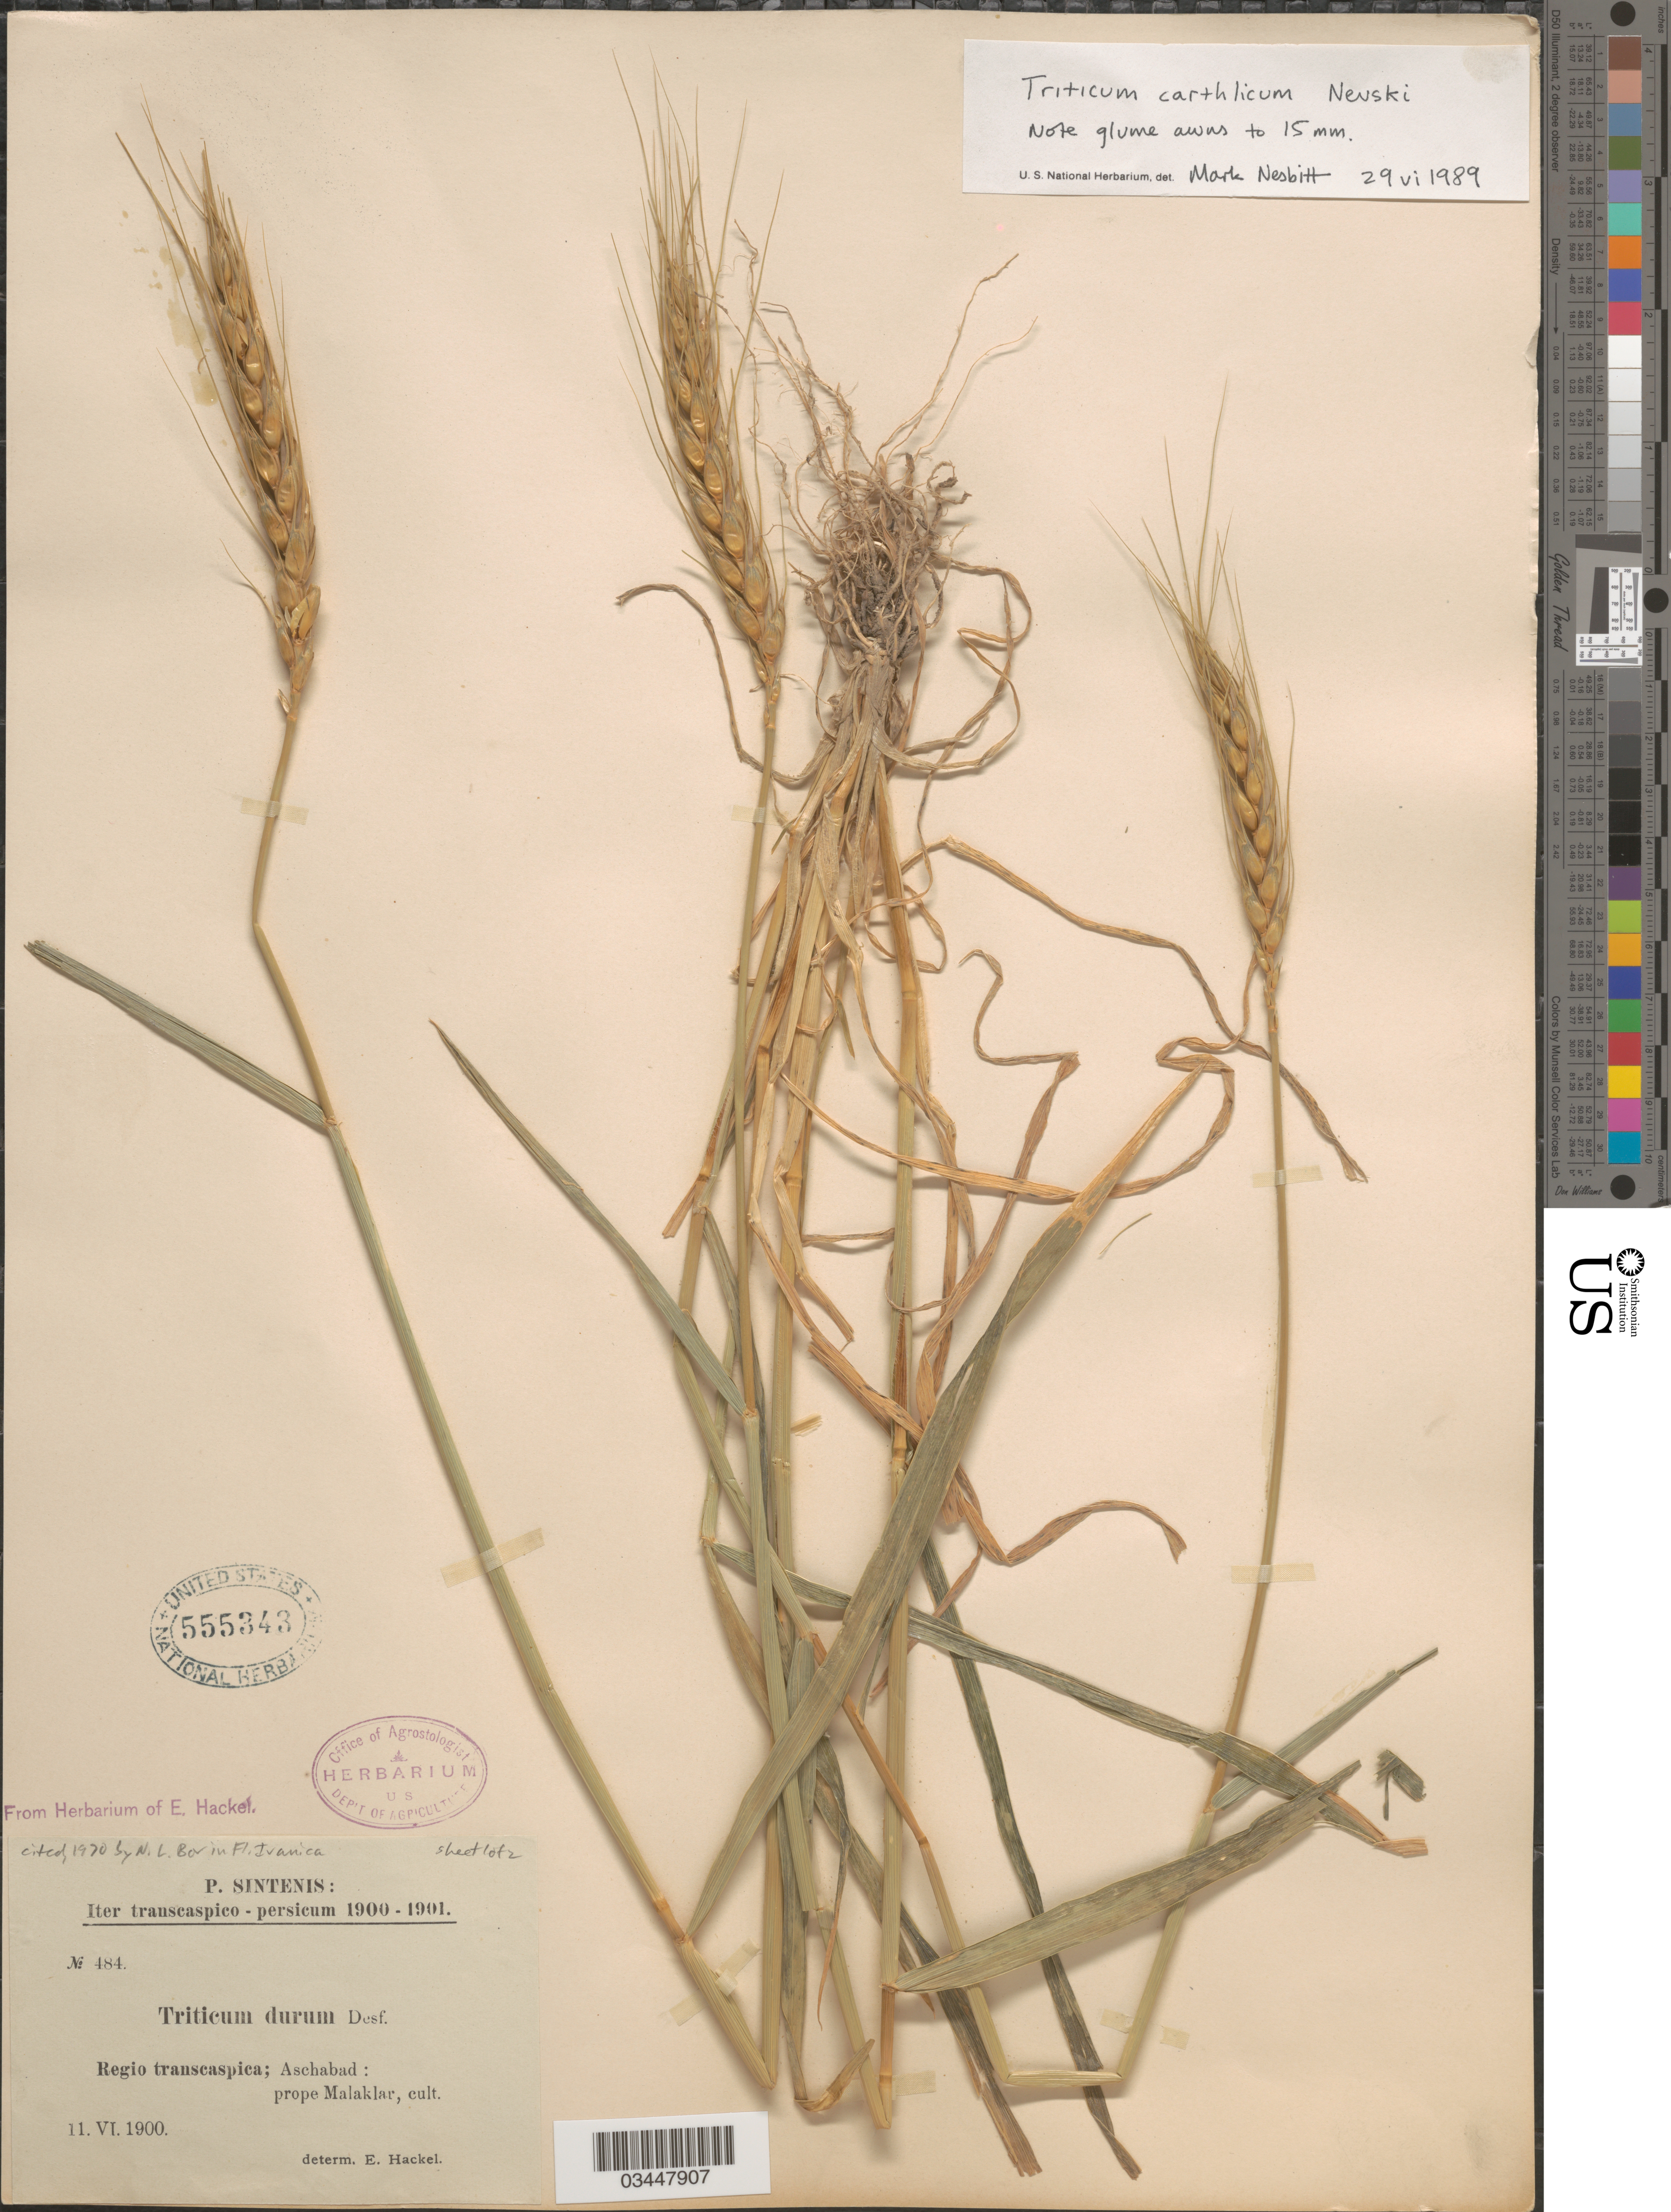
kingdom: Plantae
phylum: Tracheophyta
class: Liliopsida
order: Poales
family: Poaceae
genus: Triticum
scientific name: Triticum carthlicum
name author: Nevski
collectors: P. Sintenis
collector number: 484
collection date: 1900-06-11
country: Turkmenistan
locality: Iter transcaspico-persicum 1900-1901. Regio transcaspica; Aschabad: prope Malaklar.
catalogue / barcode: US 555343